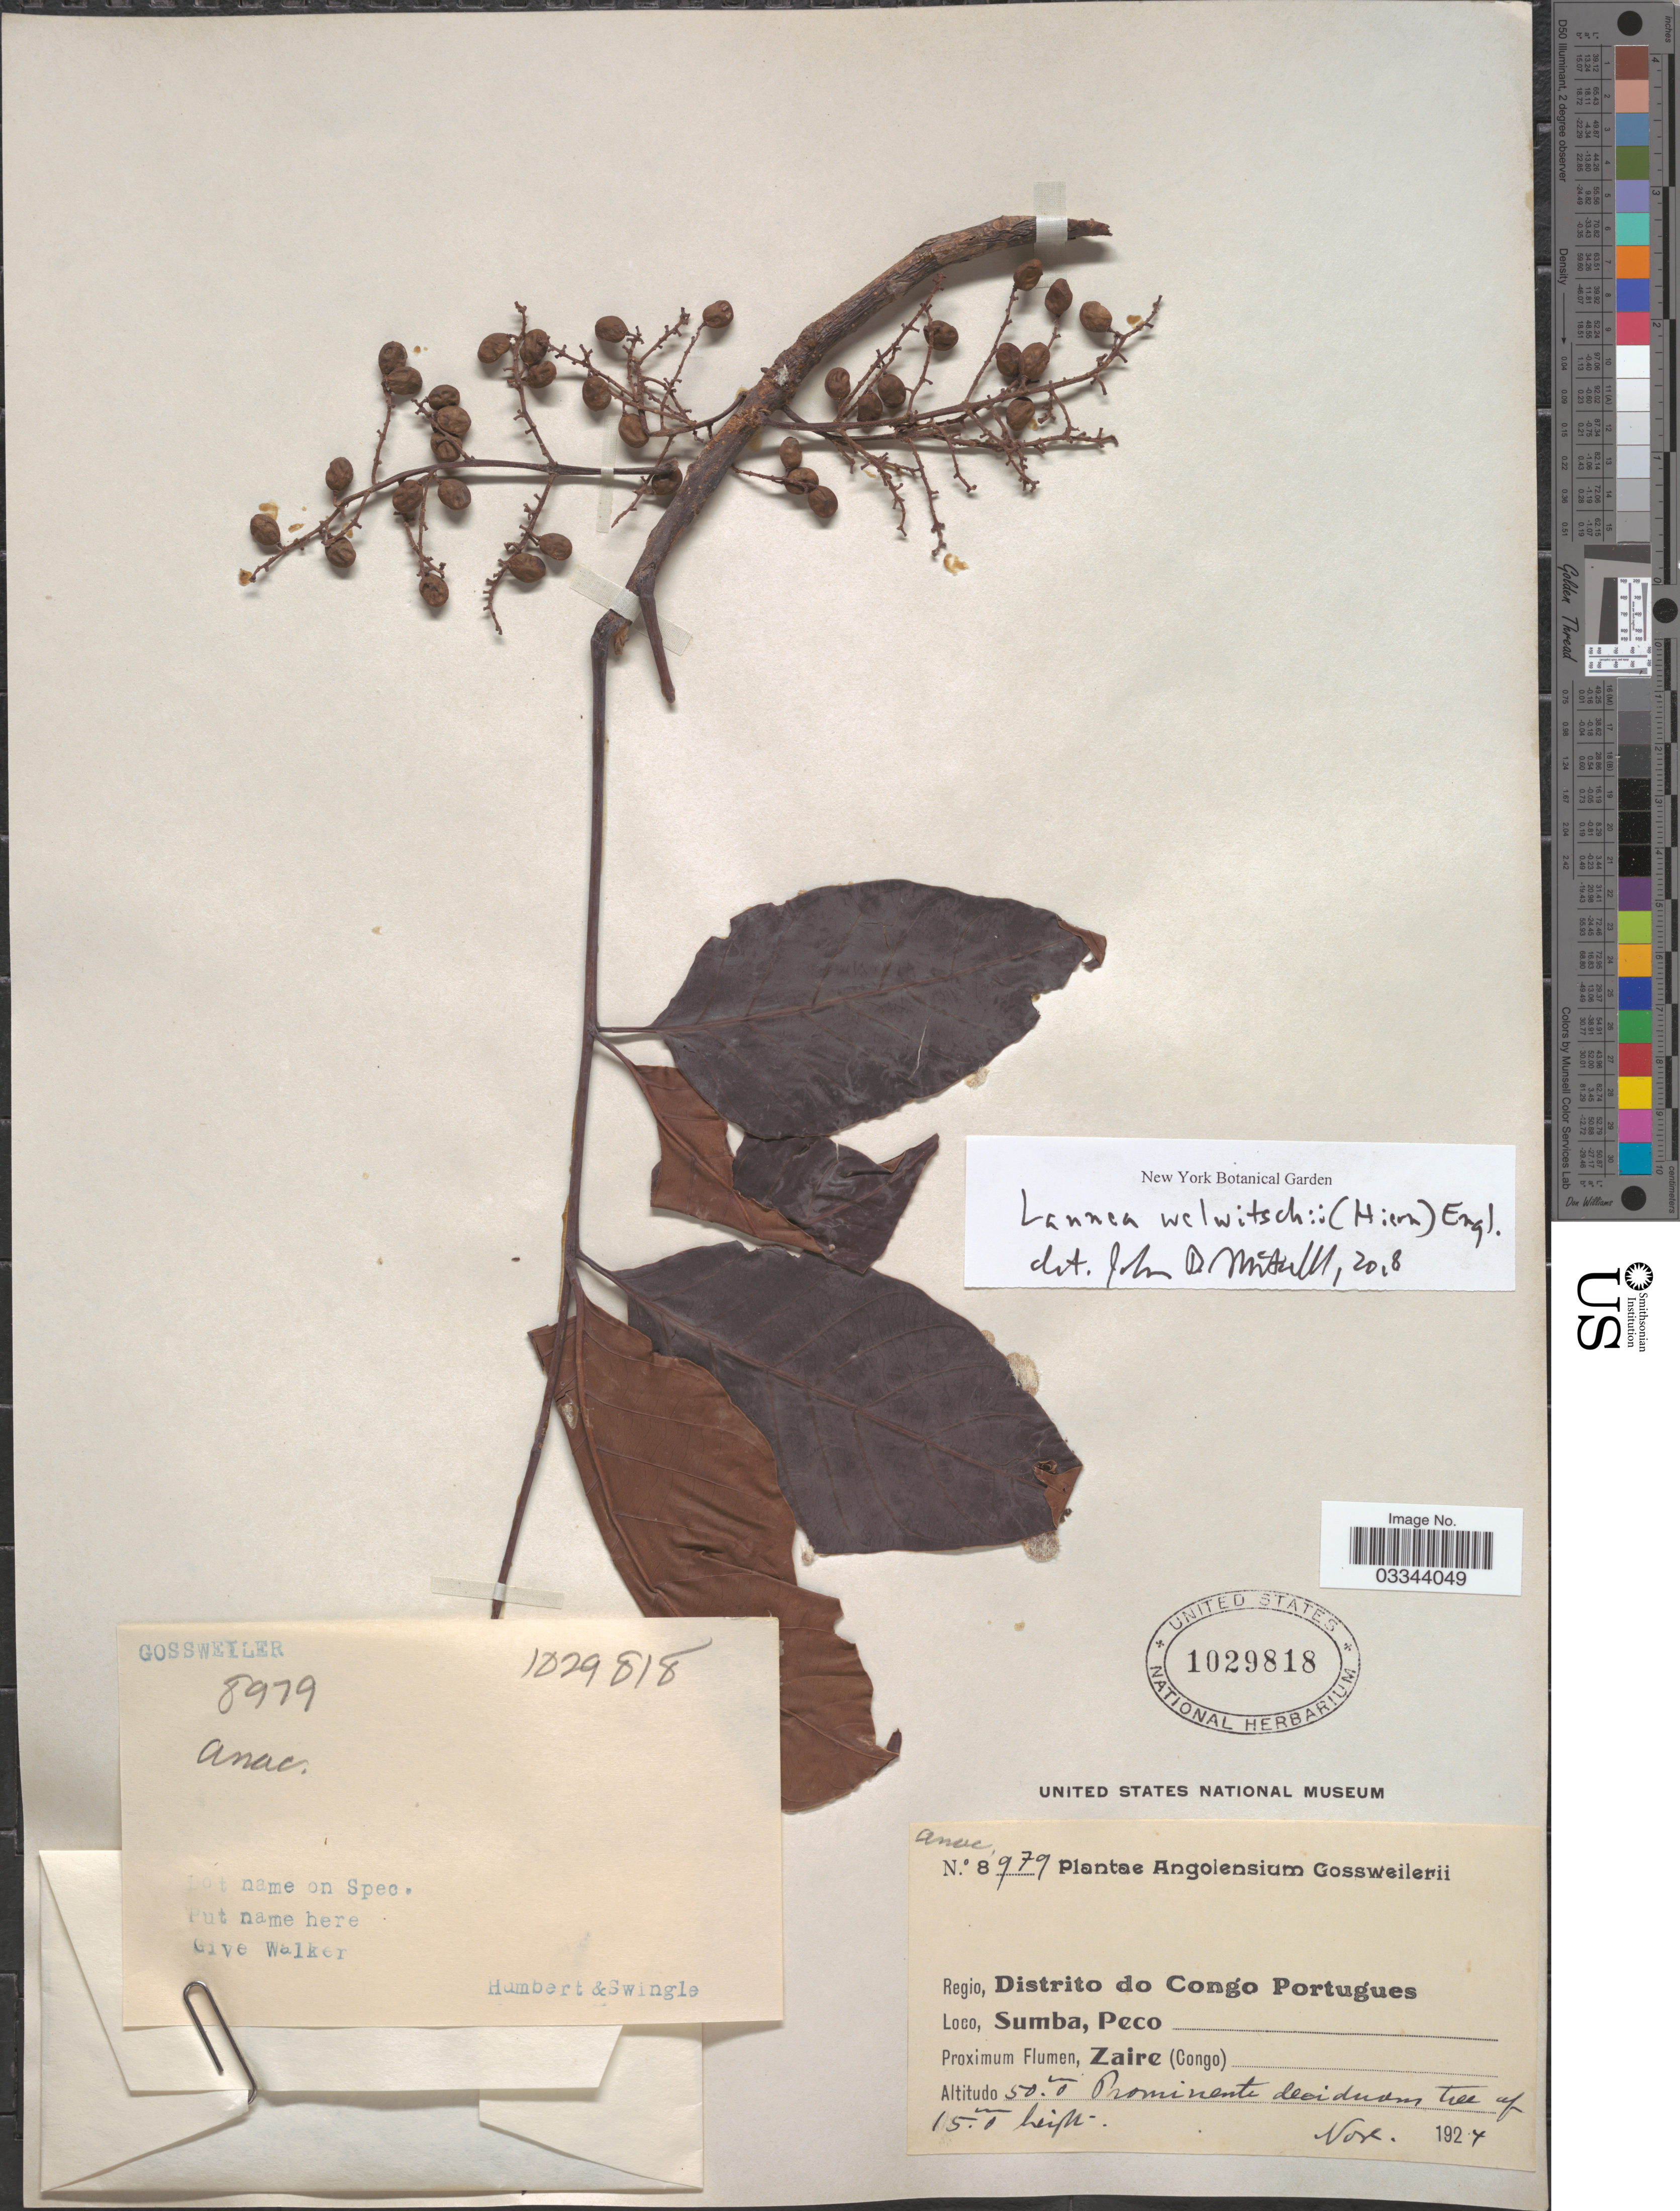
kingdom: Plantae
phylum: Tracheophyta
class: Magnoliopsida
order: Sapindales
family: Anacardiaceae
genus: Lannea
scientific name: Lannea welwitschii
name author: (Hiern) Engl.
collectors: -. Gossweiler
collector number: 8979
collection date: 1924-11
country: Angola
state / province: Zaire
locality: Regio, Distrito do Congo Portugues. Sumba, Peco. Proximum Flumen, Zaire (Congo).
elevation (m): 50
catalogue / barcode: US 1029818